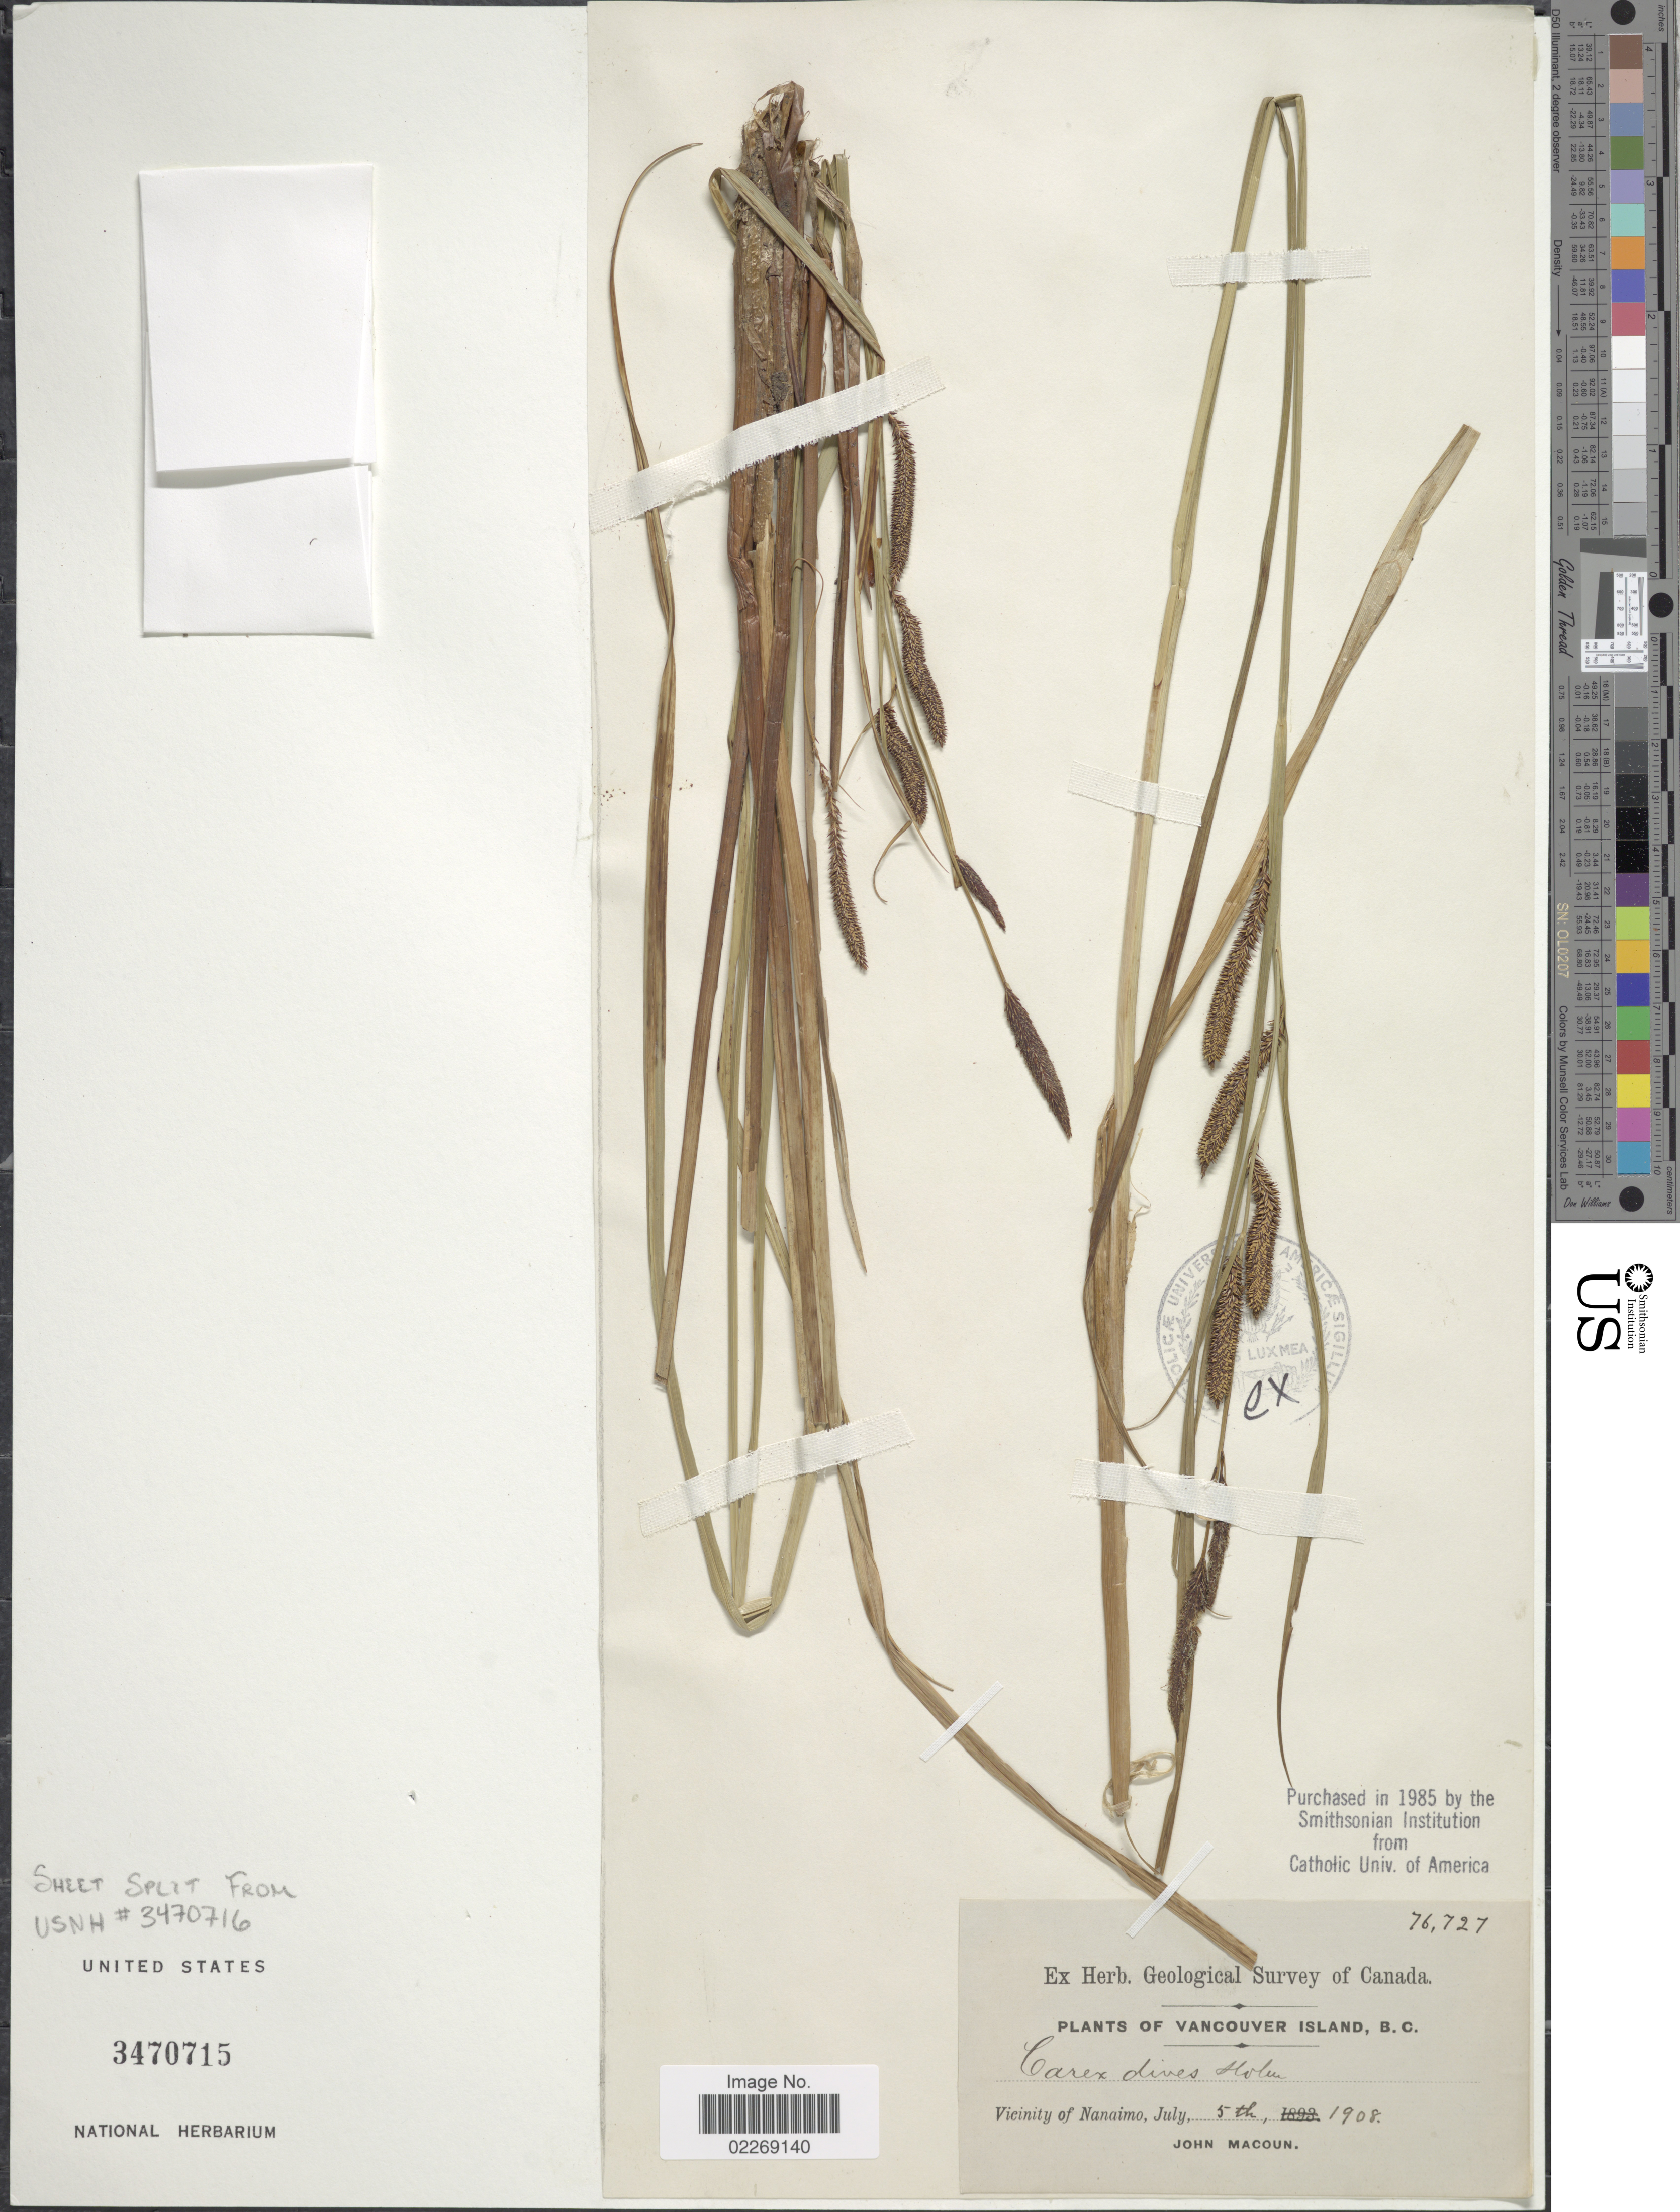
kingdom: Plantae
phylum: Tracheophyta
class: Liliopsida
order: Poales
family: Cyperaceae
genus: Carex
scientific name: Carex aquatilis var. dives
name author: (Holm) Kük.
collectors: J. Macoun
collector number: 76727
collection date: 1908-07-05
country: Canada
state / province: British Columbia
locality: Vancouver Island. Vicinity of Nanaimo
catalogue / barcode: US 3470715